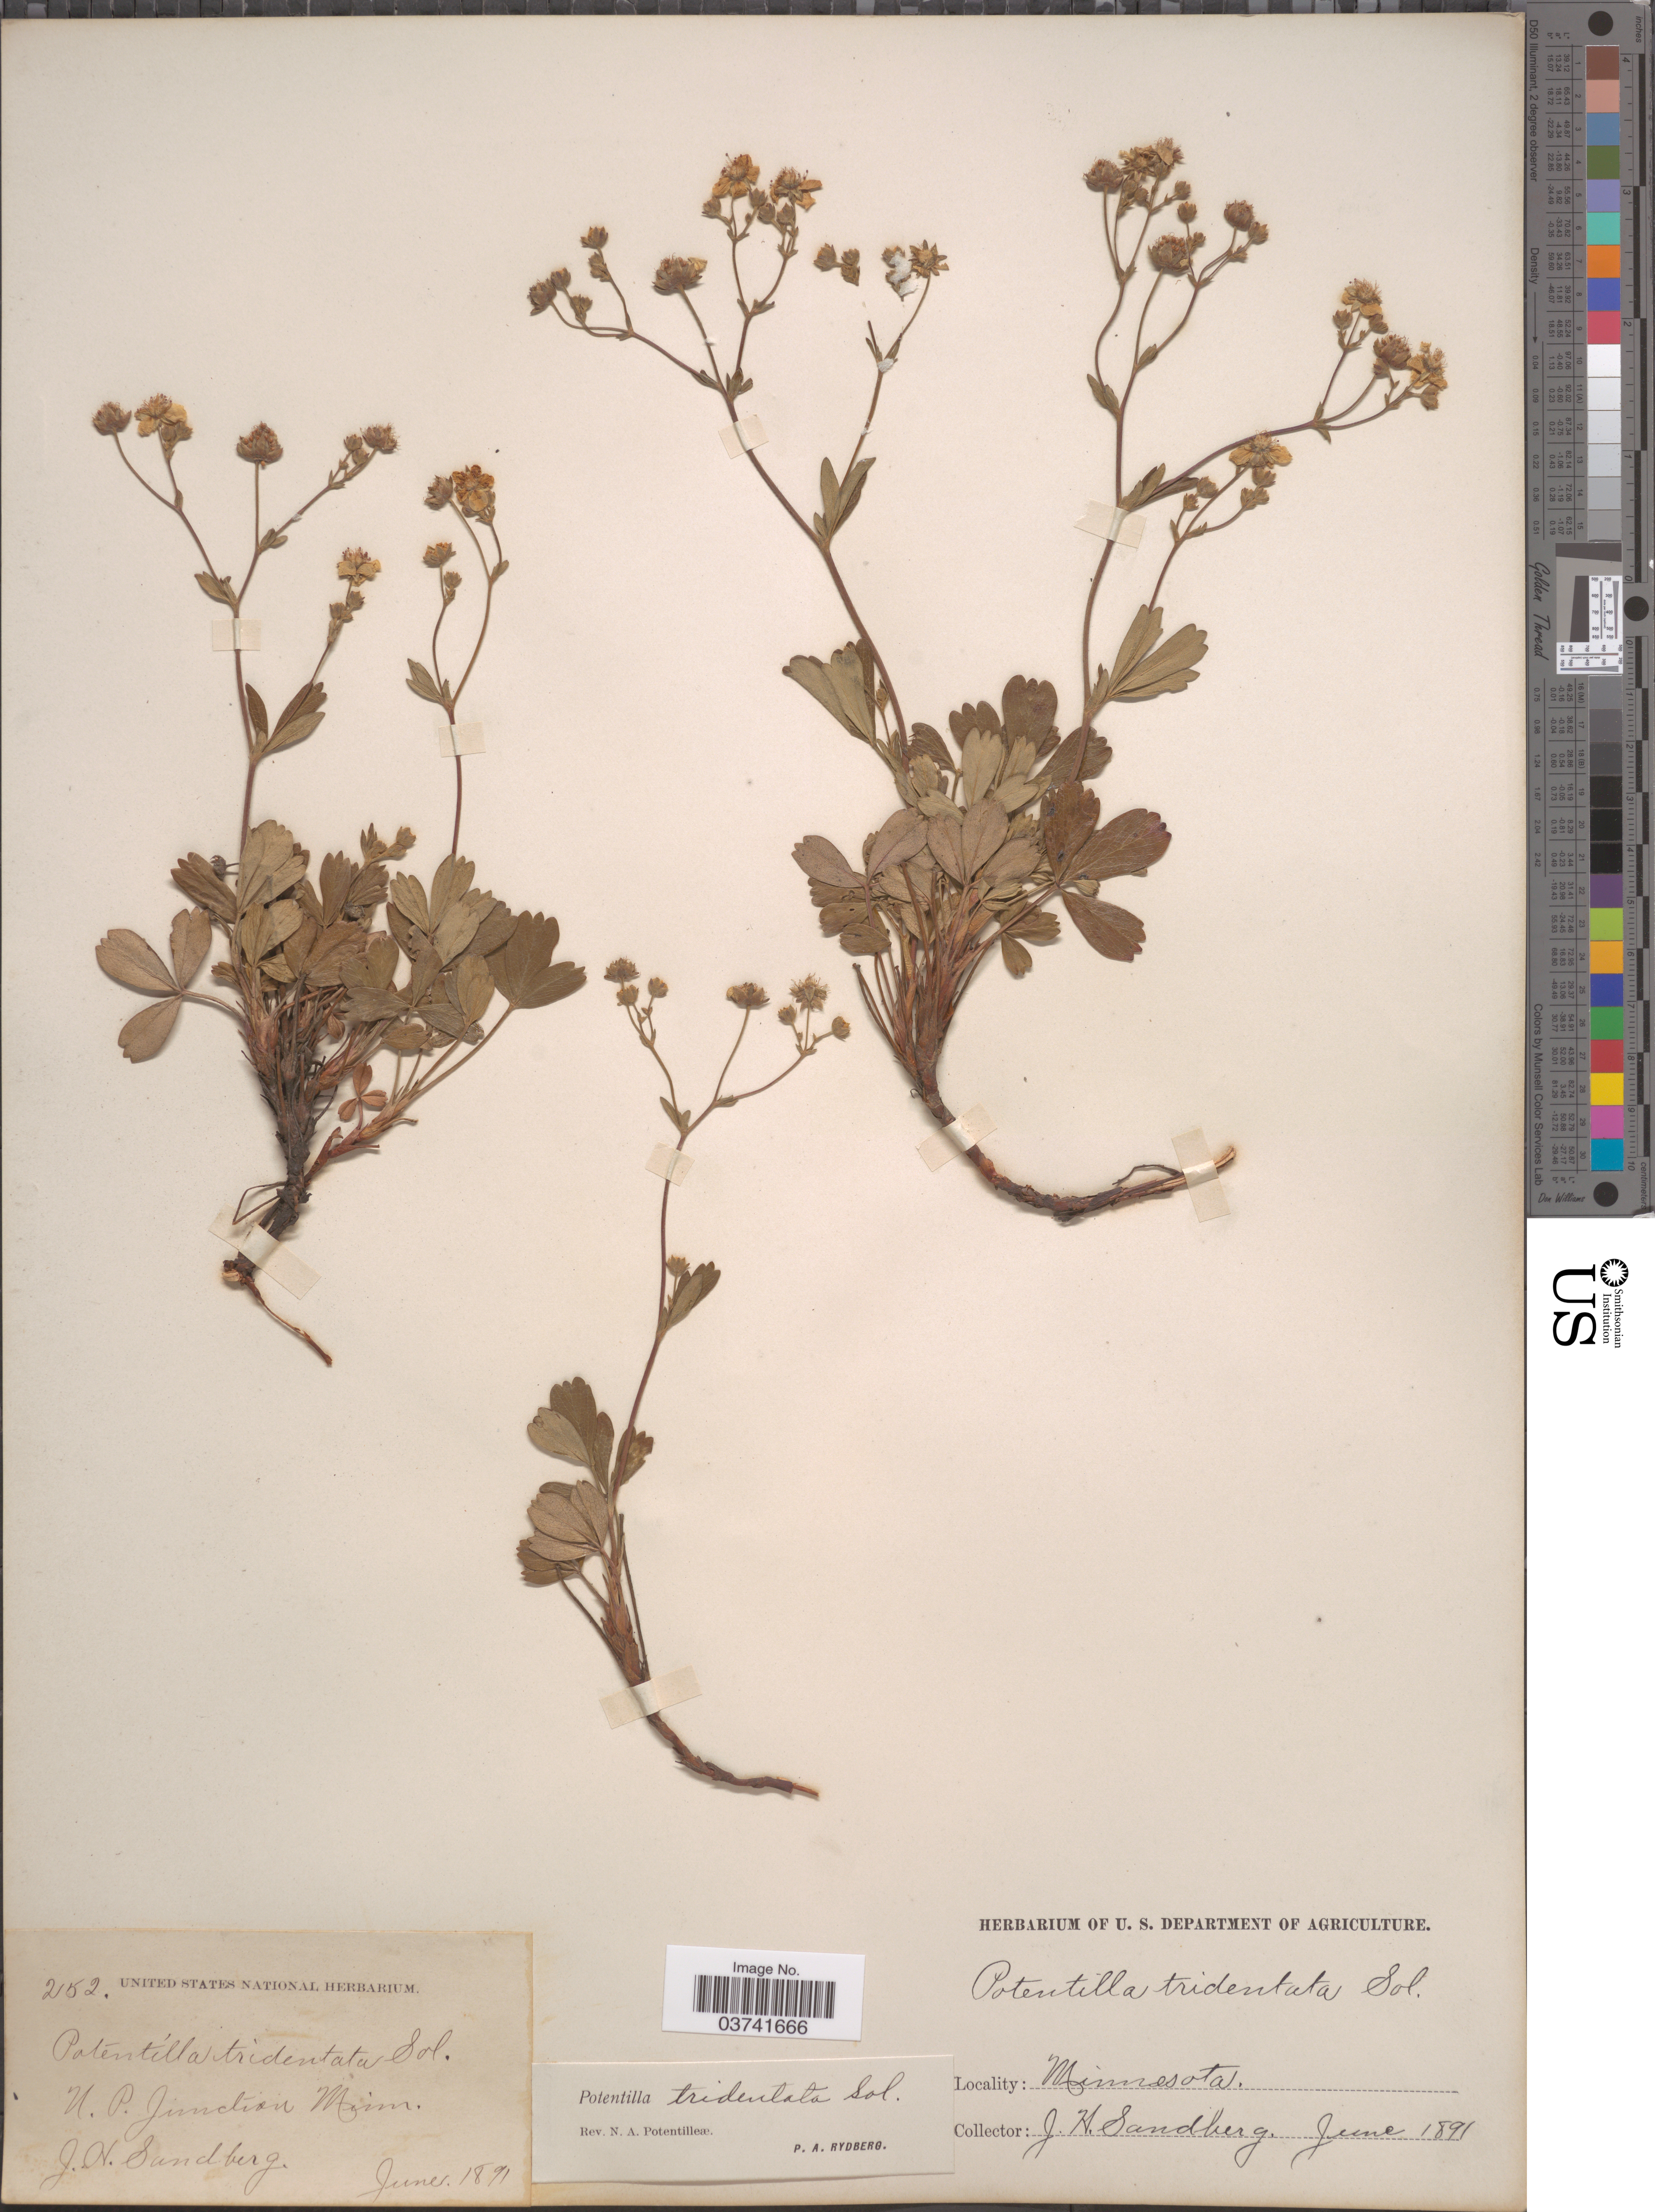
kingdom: Plantae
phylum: Tracheophyta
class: Magnoliopsida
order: Rosales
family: Rosaceae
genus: Potentilla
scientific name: Potentilla tridentata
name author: Aiton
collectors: J. H. Sandberg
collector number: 252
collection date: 1891-06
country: United States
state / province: Minnesota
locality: N. P. Junction.